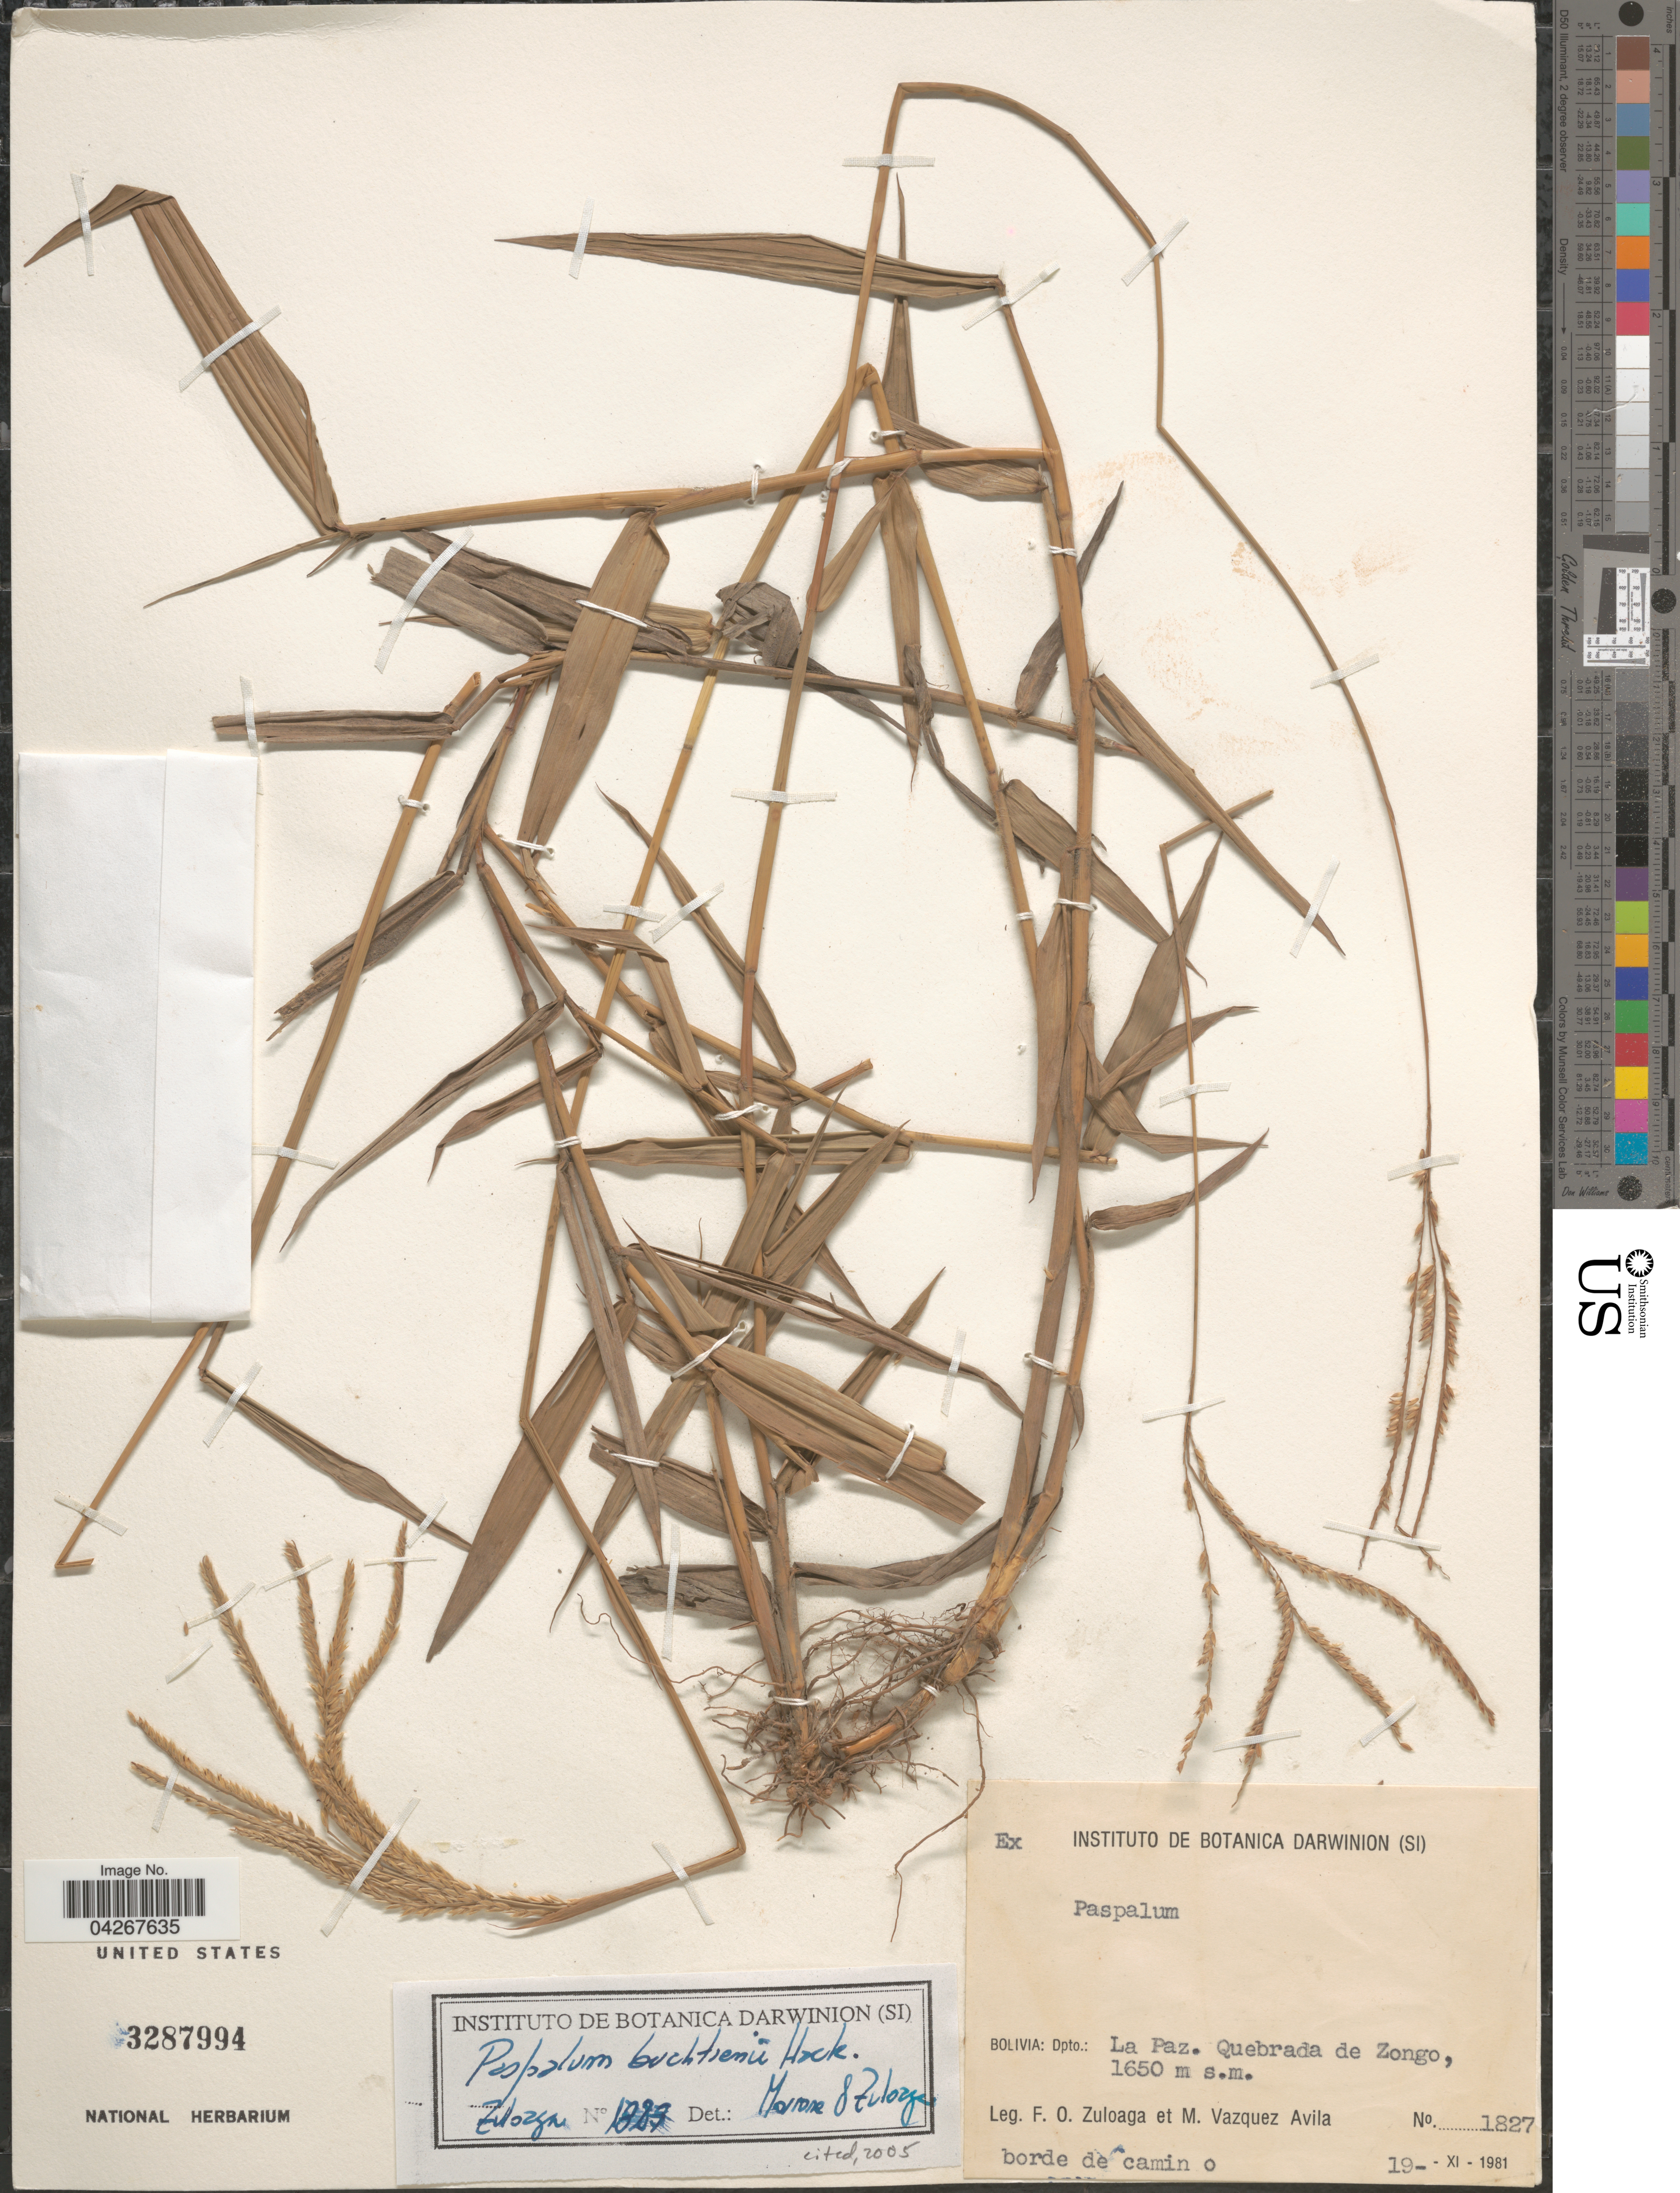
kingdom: Plantae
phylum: Tracheophyta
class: Liliopsida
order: Poales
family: Poaceae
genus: Paspalum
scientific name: Paspalum buchtienii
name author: Hack.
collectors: F. O. Zuloaga & M. Vásquez Avila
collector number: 1827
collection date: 1981-11-19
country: Bolivia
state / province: La Paz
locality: Dpto.: La Paz. Quebrada de Zongo.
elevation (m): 1650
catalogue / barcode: US 3287994